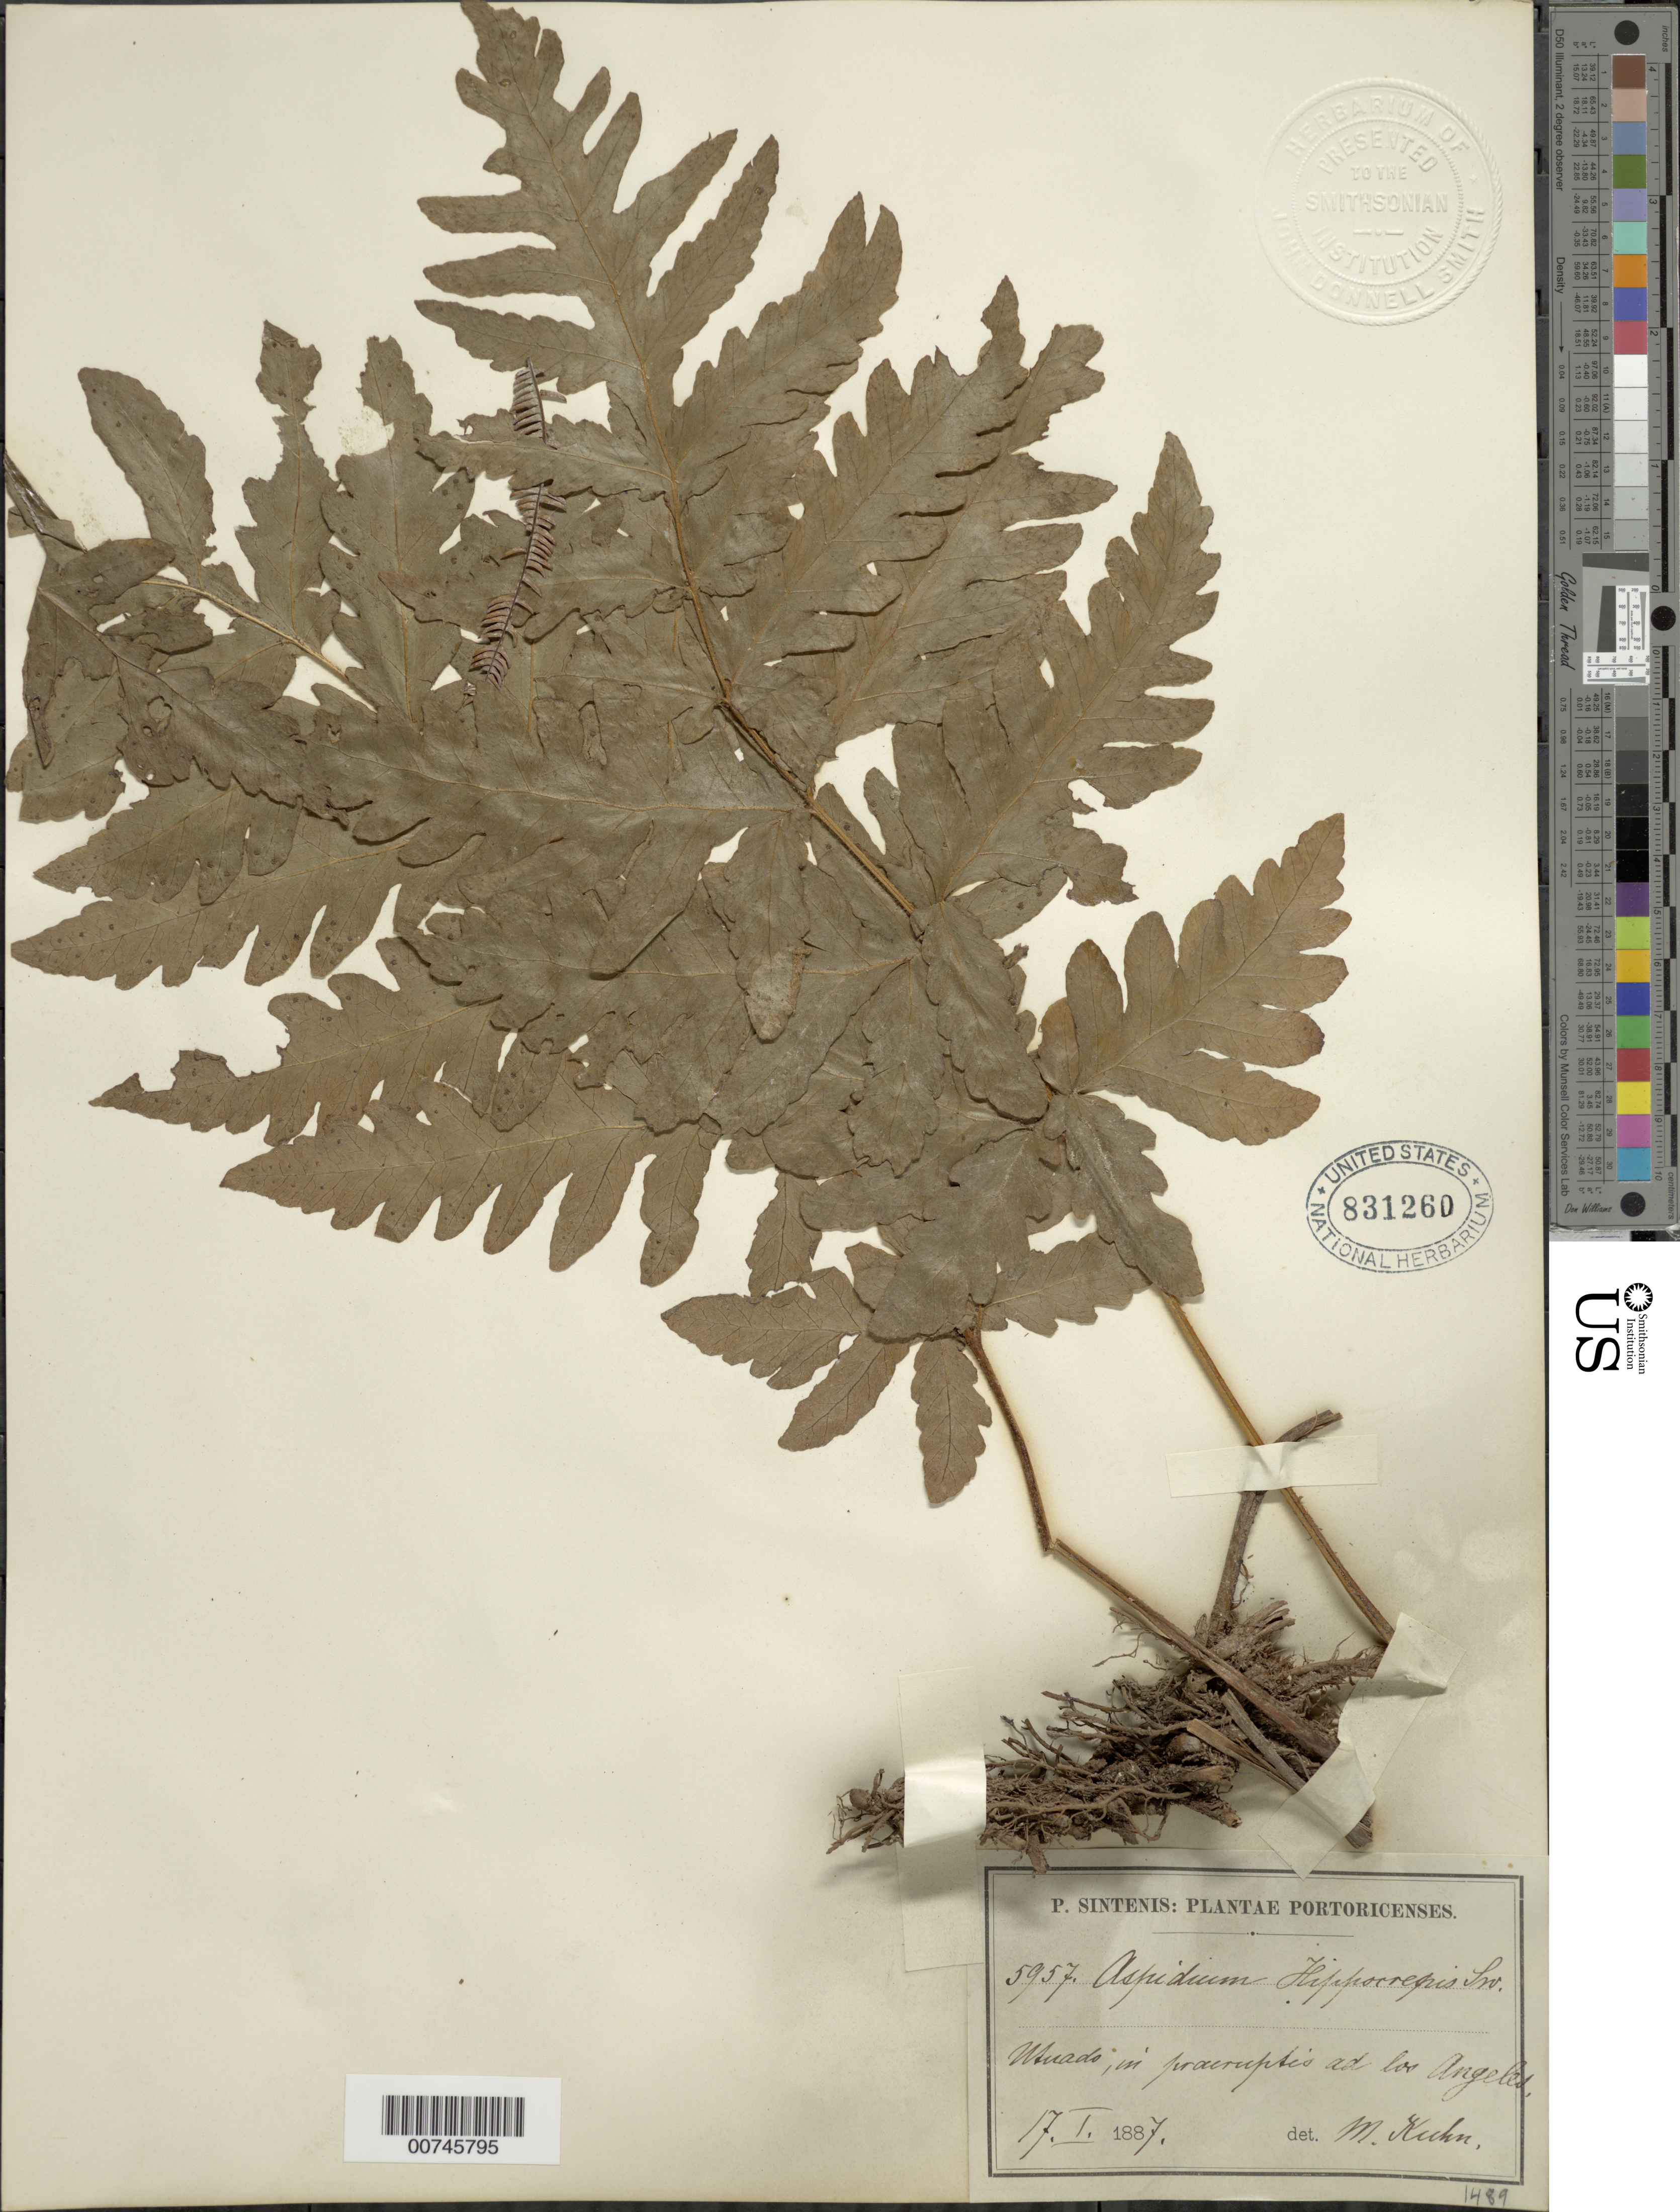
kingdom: Plantae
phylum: Tracheophyta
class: Polypodiopsida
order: Polypodiales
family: Tectariaceae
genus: Tectaria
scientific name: Tectaria cicutaria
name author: (L.) Copel.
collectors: P. Sintenis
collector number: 5957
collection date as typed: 17 Jan 1887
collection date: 1887-01-17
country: Puerto Rico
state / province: Utuado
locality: In praeruptis ad Los Angeles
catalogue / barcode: US 831260